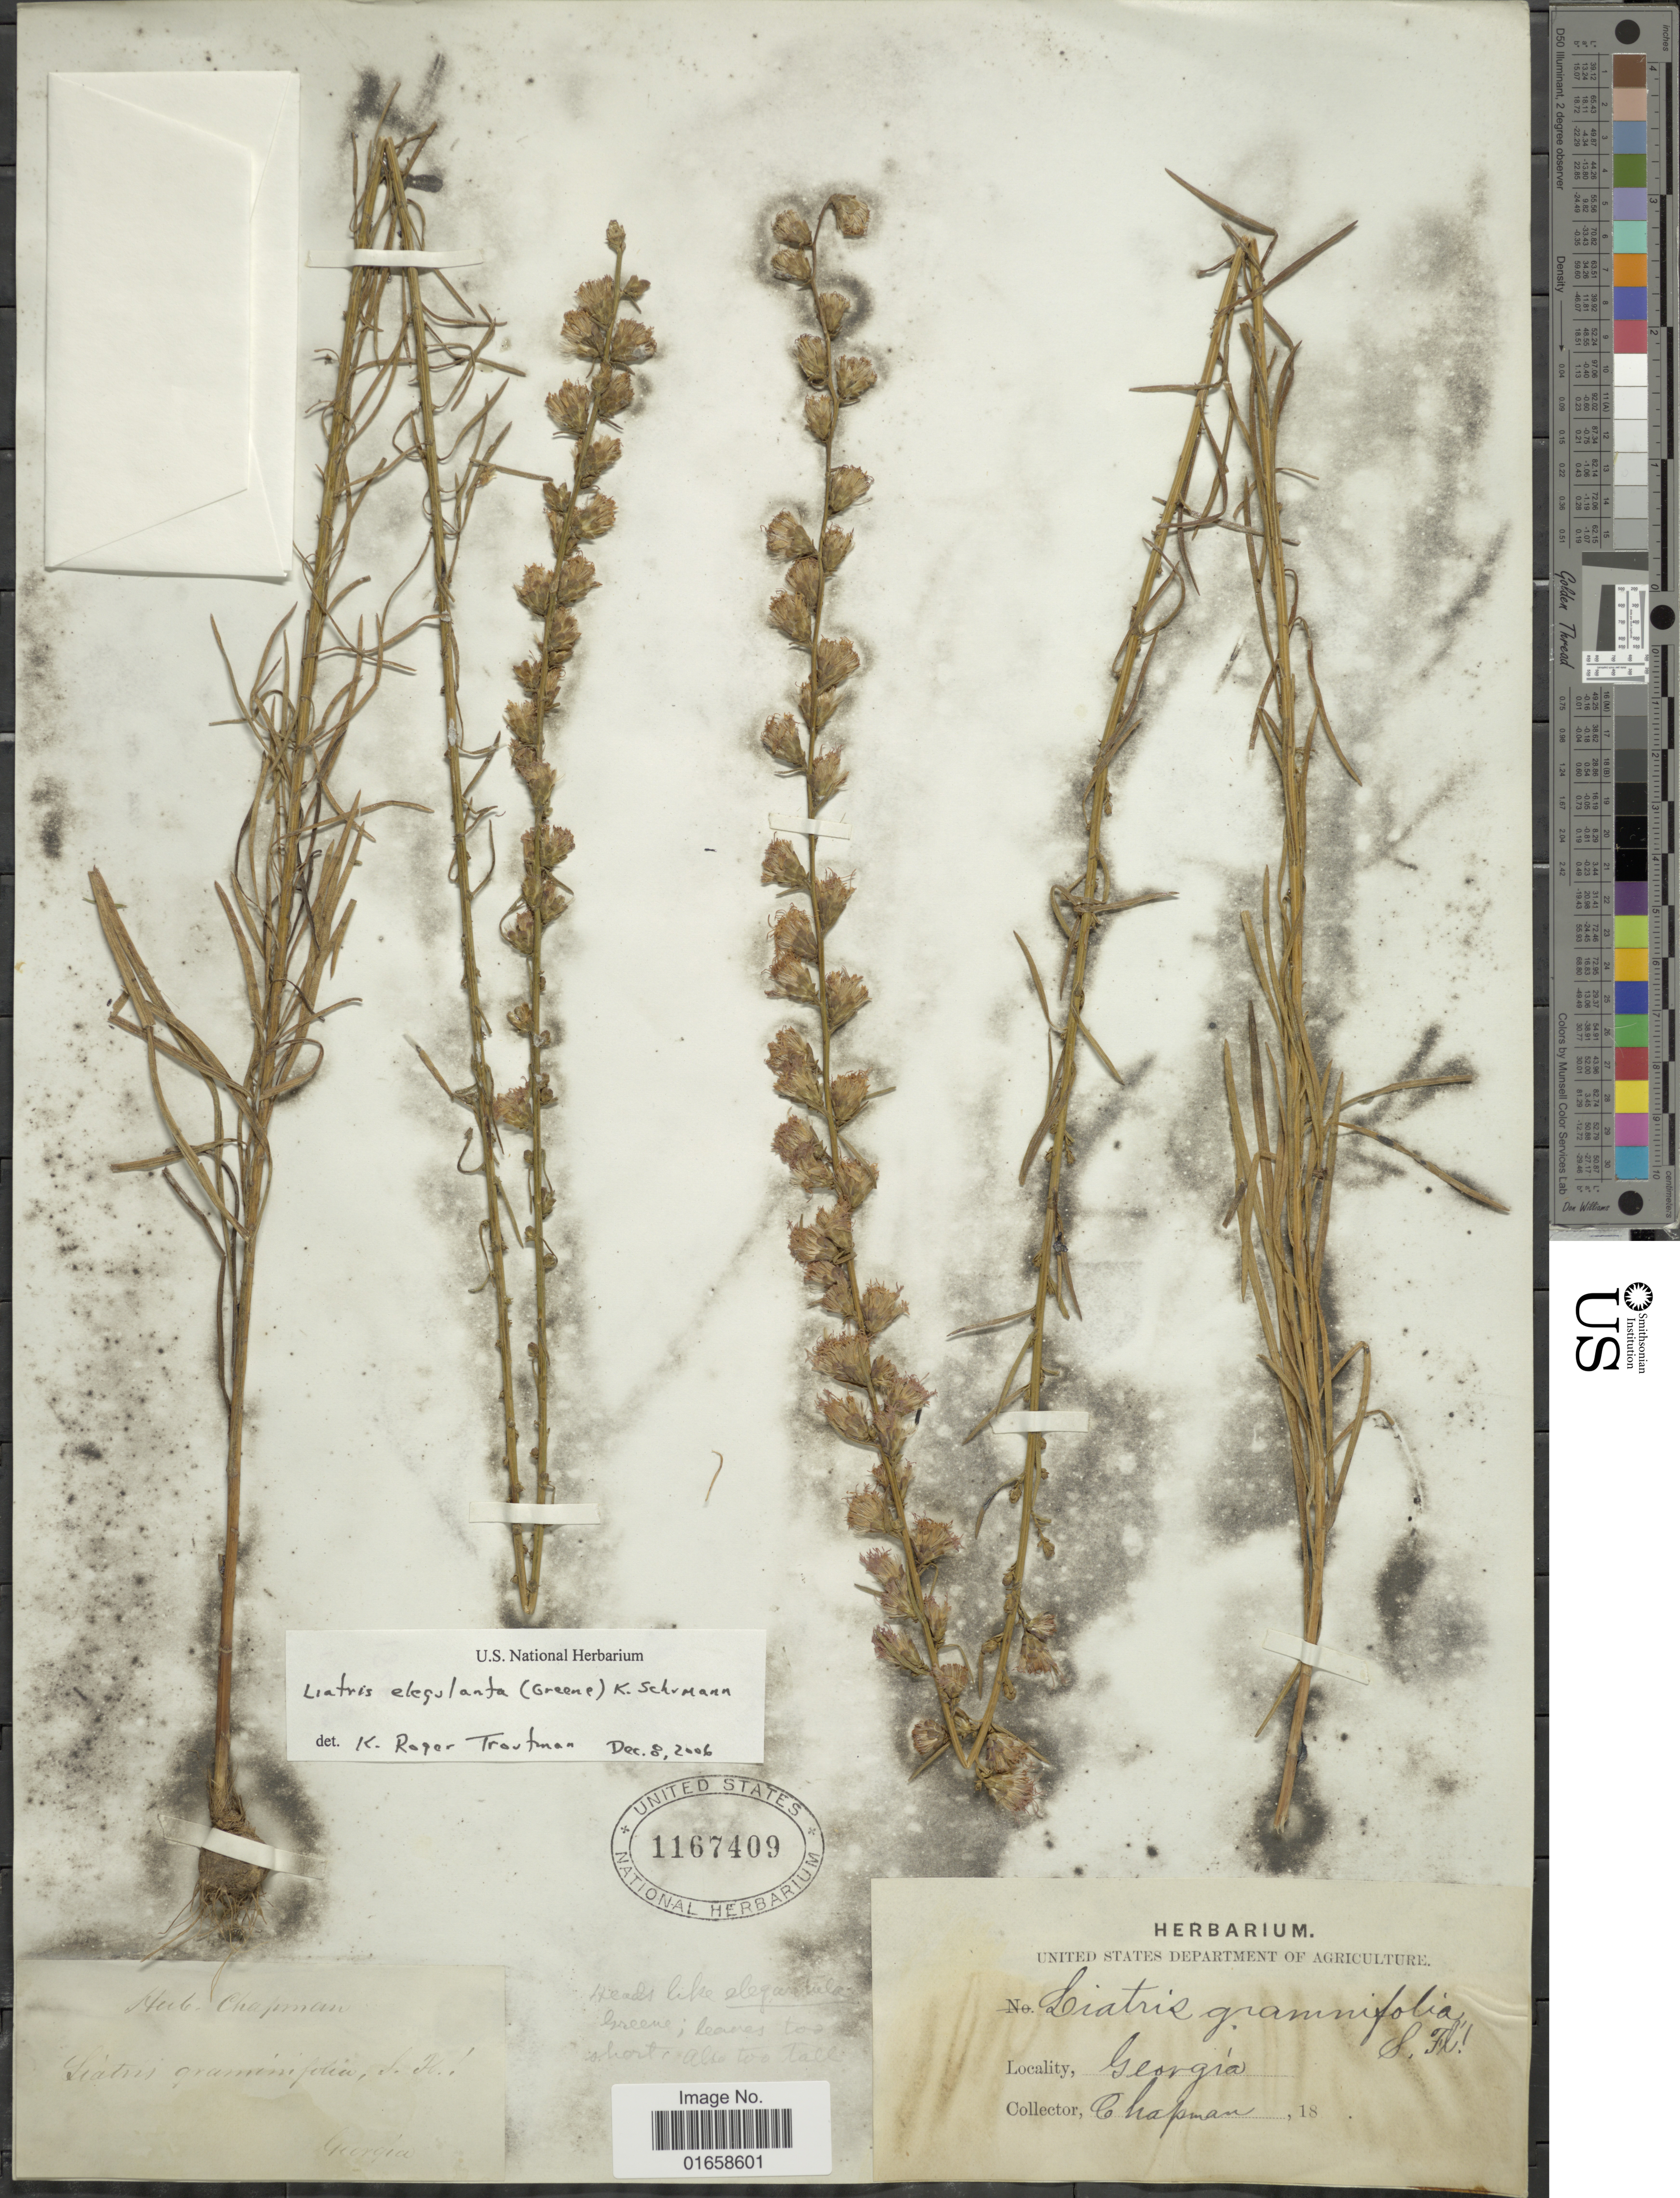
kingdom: Plantae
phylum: Tracheophyta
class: Magnoliopsida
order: Asterales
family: Asteraceae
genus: Liatris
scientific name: Liatris elegantula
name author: (Greene) K. Schum.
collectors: A. Chapman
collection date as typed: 18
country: United States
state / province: Georgia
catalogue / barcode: US 1167409